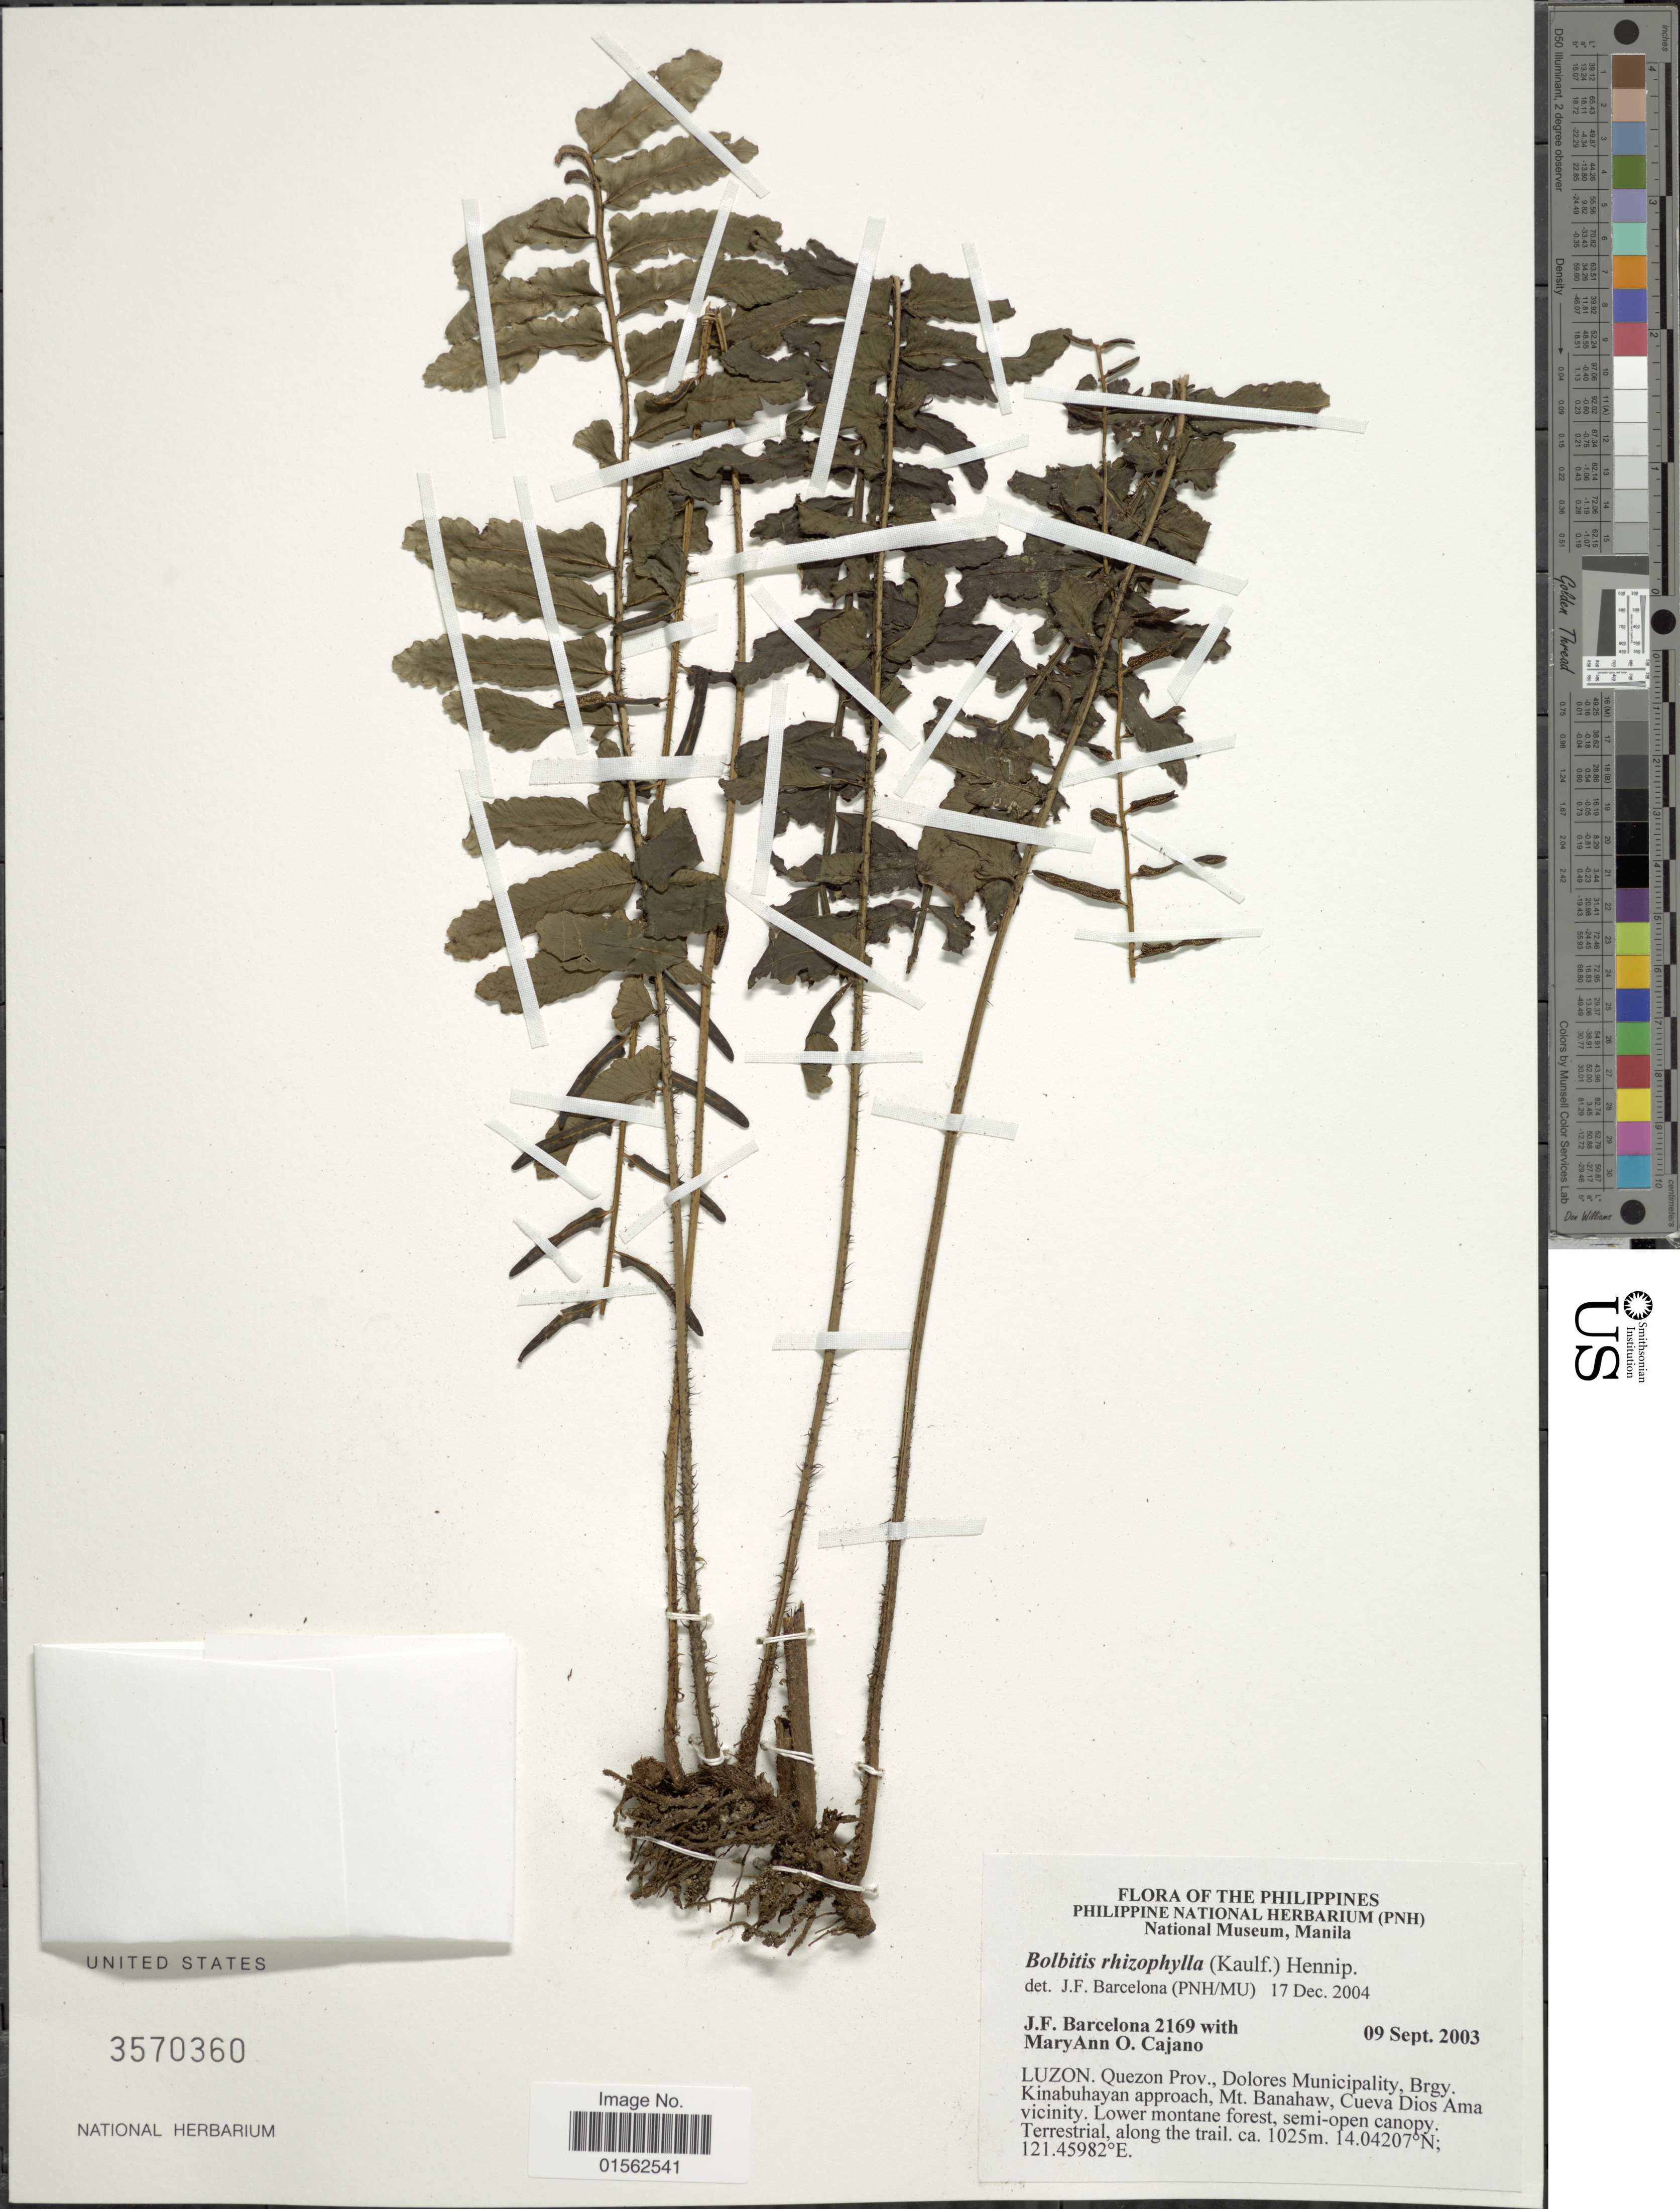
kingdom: Plantae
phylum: Tracheophyta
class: Polypodiopsida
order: Polypodiales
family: Dryopteridaceae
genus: Bolbitis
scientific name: Bolbitis rhizophylla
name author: (Kaulf.) Hennipman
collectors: J. F. Barcelona & M. Cajano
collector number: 2169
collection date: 2003-09-09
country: Philippines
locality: Philippines, Luzon, Quezon Prov., Dolores Municipality, Brgy. Kinabuhayan approach, Mt. Banahaw, Cueva Dios Ama vicinity, lower montane forest, semi-open canopy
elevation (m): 1025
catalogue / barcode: US 3570360